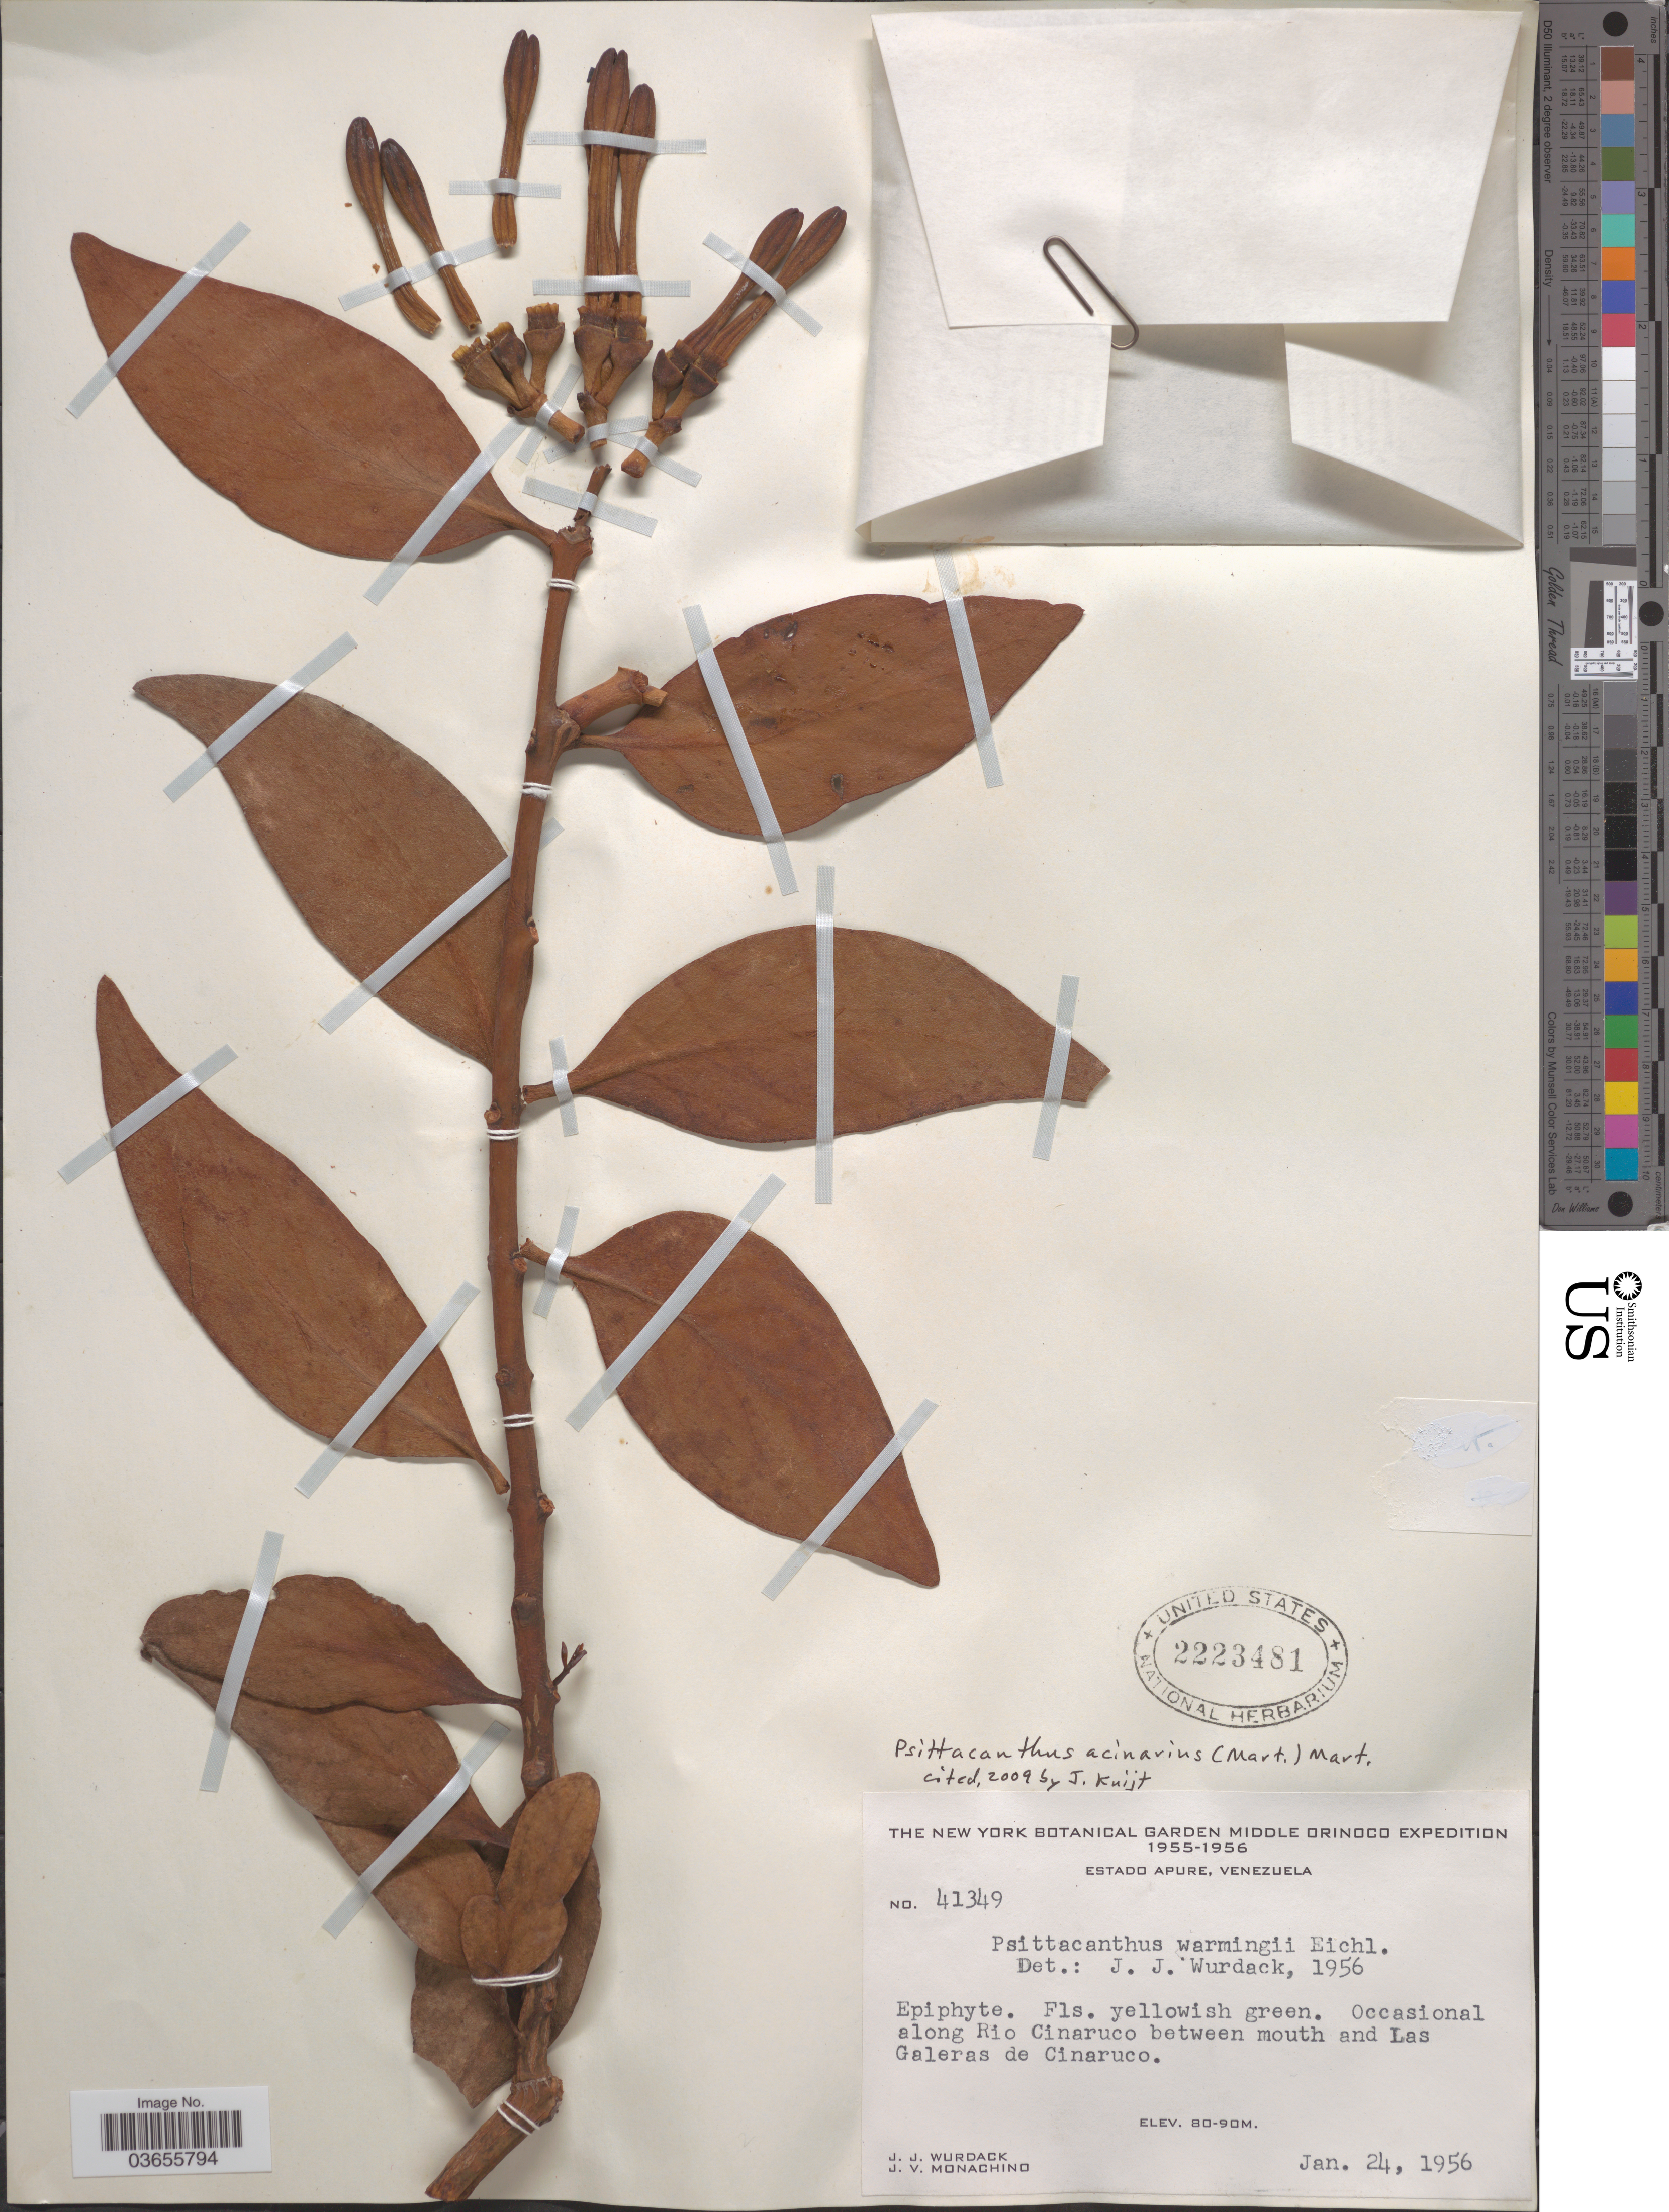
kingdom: Plantae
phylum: Tracheophyta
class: Magnoliopsida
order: Santalales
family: Loranthaceae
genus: Psittacanthus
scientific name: Psittacanthus acinarius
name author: (Mart.) Mart.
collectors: J. J. Wurdack & J. V. Monachino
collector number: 41349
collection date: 1956-01-24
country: Venezuela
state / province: Apure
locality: Middle Orinoco. Occasional along Rio Cinaruco between mouth and Las Galeras de Cinaruco.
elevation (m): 80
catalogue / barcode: US 2223481